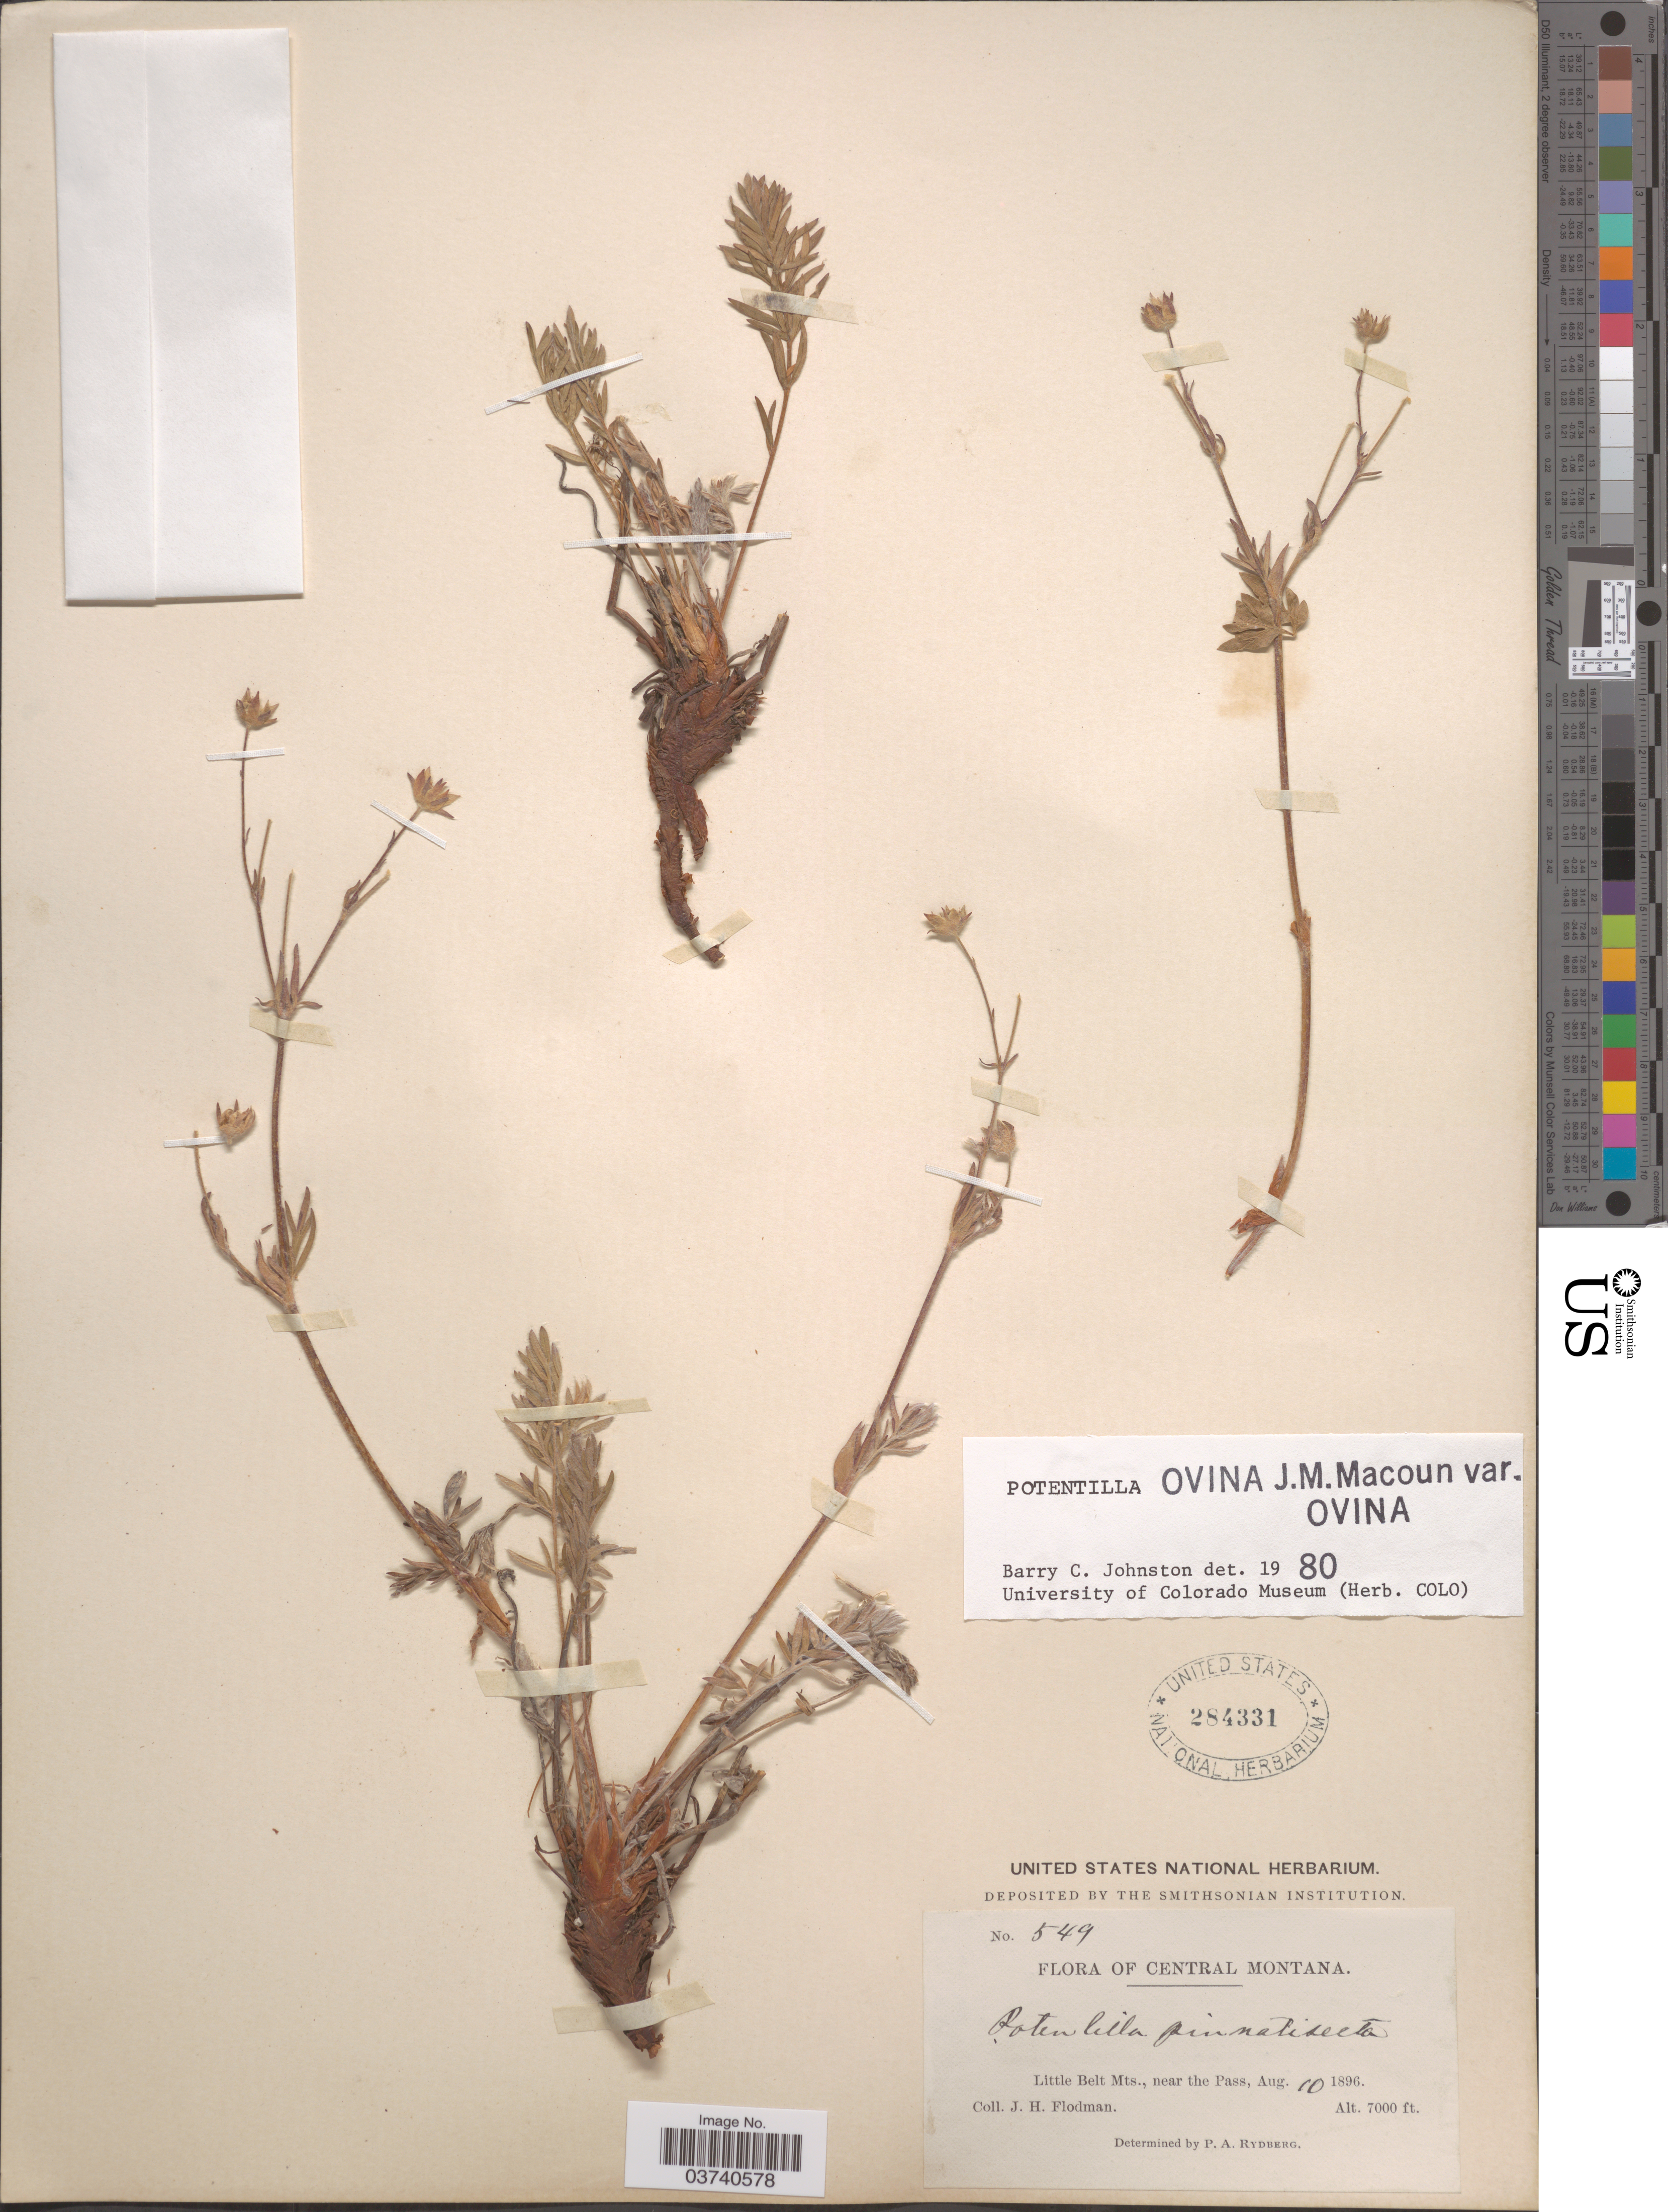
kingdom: Plantae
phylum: Tracheophyta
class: Magnoliopsida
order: Rosales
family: Rosaceae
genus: Potentilla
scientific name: Potentilla ovina var. ovina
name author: Macoun ex J.M. Macoun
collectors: J. Flodman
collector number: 549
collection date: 1896-08-10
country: United States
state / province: Montana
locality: Central Montana. Little Belt Mts., near the Pass.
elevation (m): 2134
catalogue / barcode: US 284331